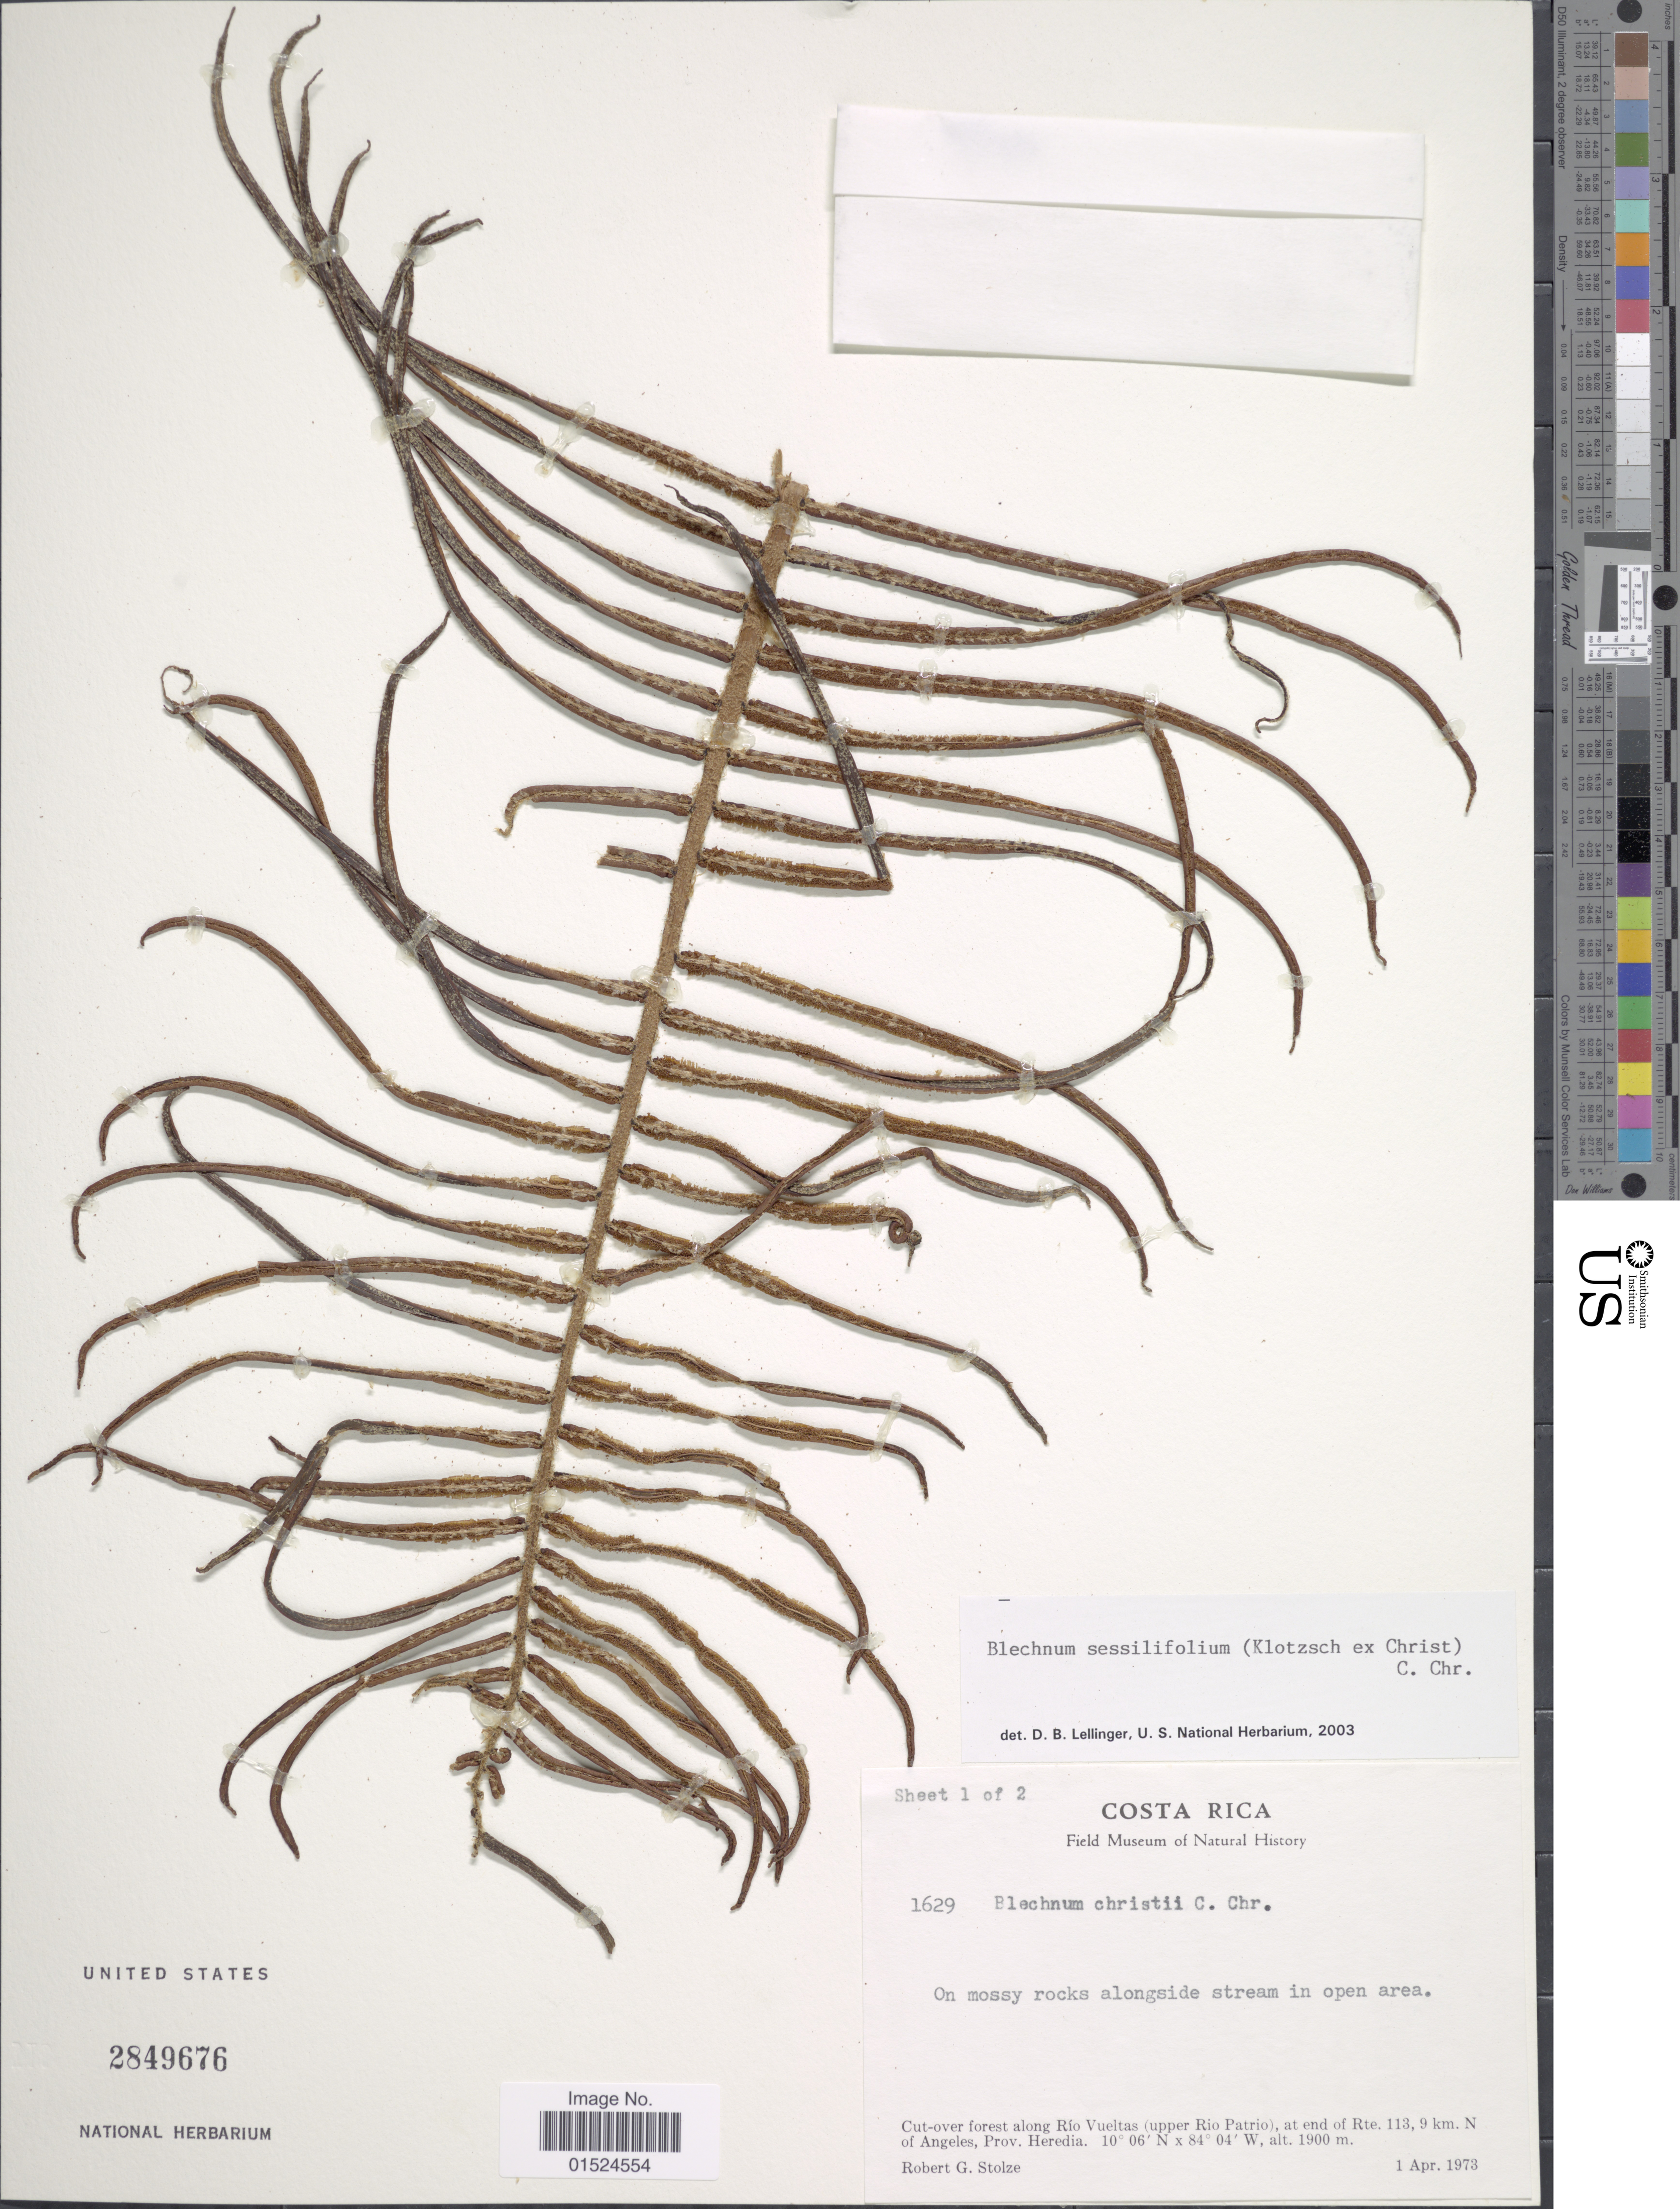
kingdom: Plantae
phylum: Tracheophyta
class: Polypodiopsida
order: Polypodiales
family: Blechnaceae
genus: Blechnum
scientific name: Blechnum sessilifolium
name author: (Klotzsch ex Christ) C. Chr.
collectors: R. G. Stolze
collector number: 1629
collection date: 1973-04-01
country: Costa Rica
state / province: Heredia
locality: Cut-over forest along Río Vueltas (upper Rio Patrio), at end of Rte. 113,9 km. N of Angeles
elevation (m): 1900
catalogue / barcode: US 2849676